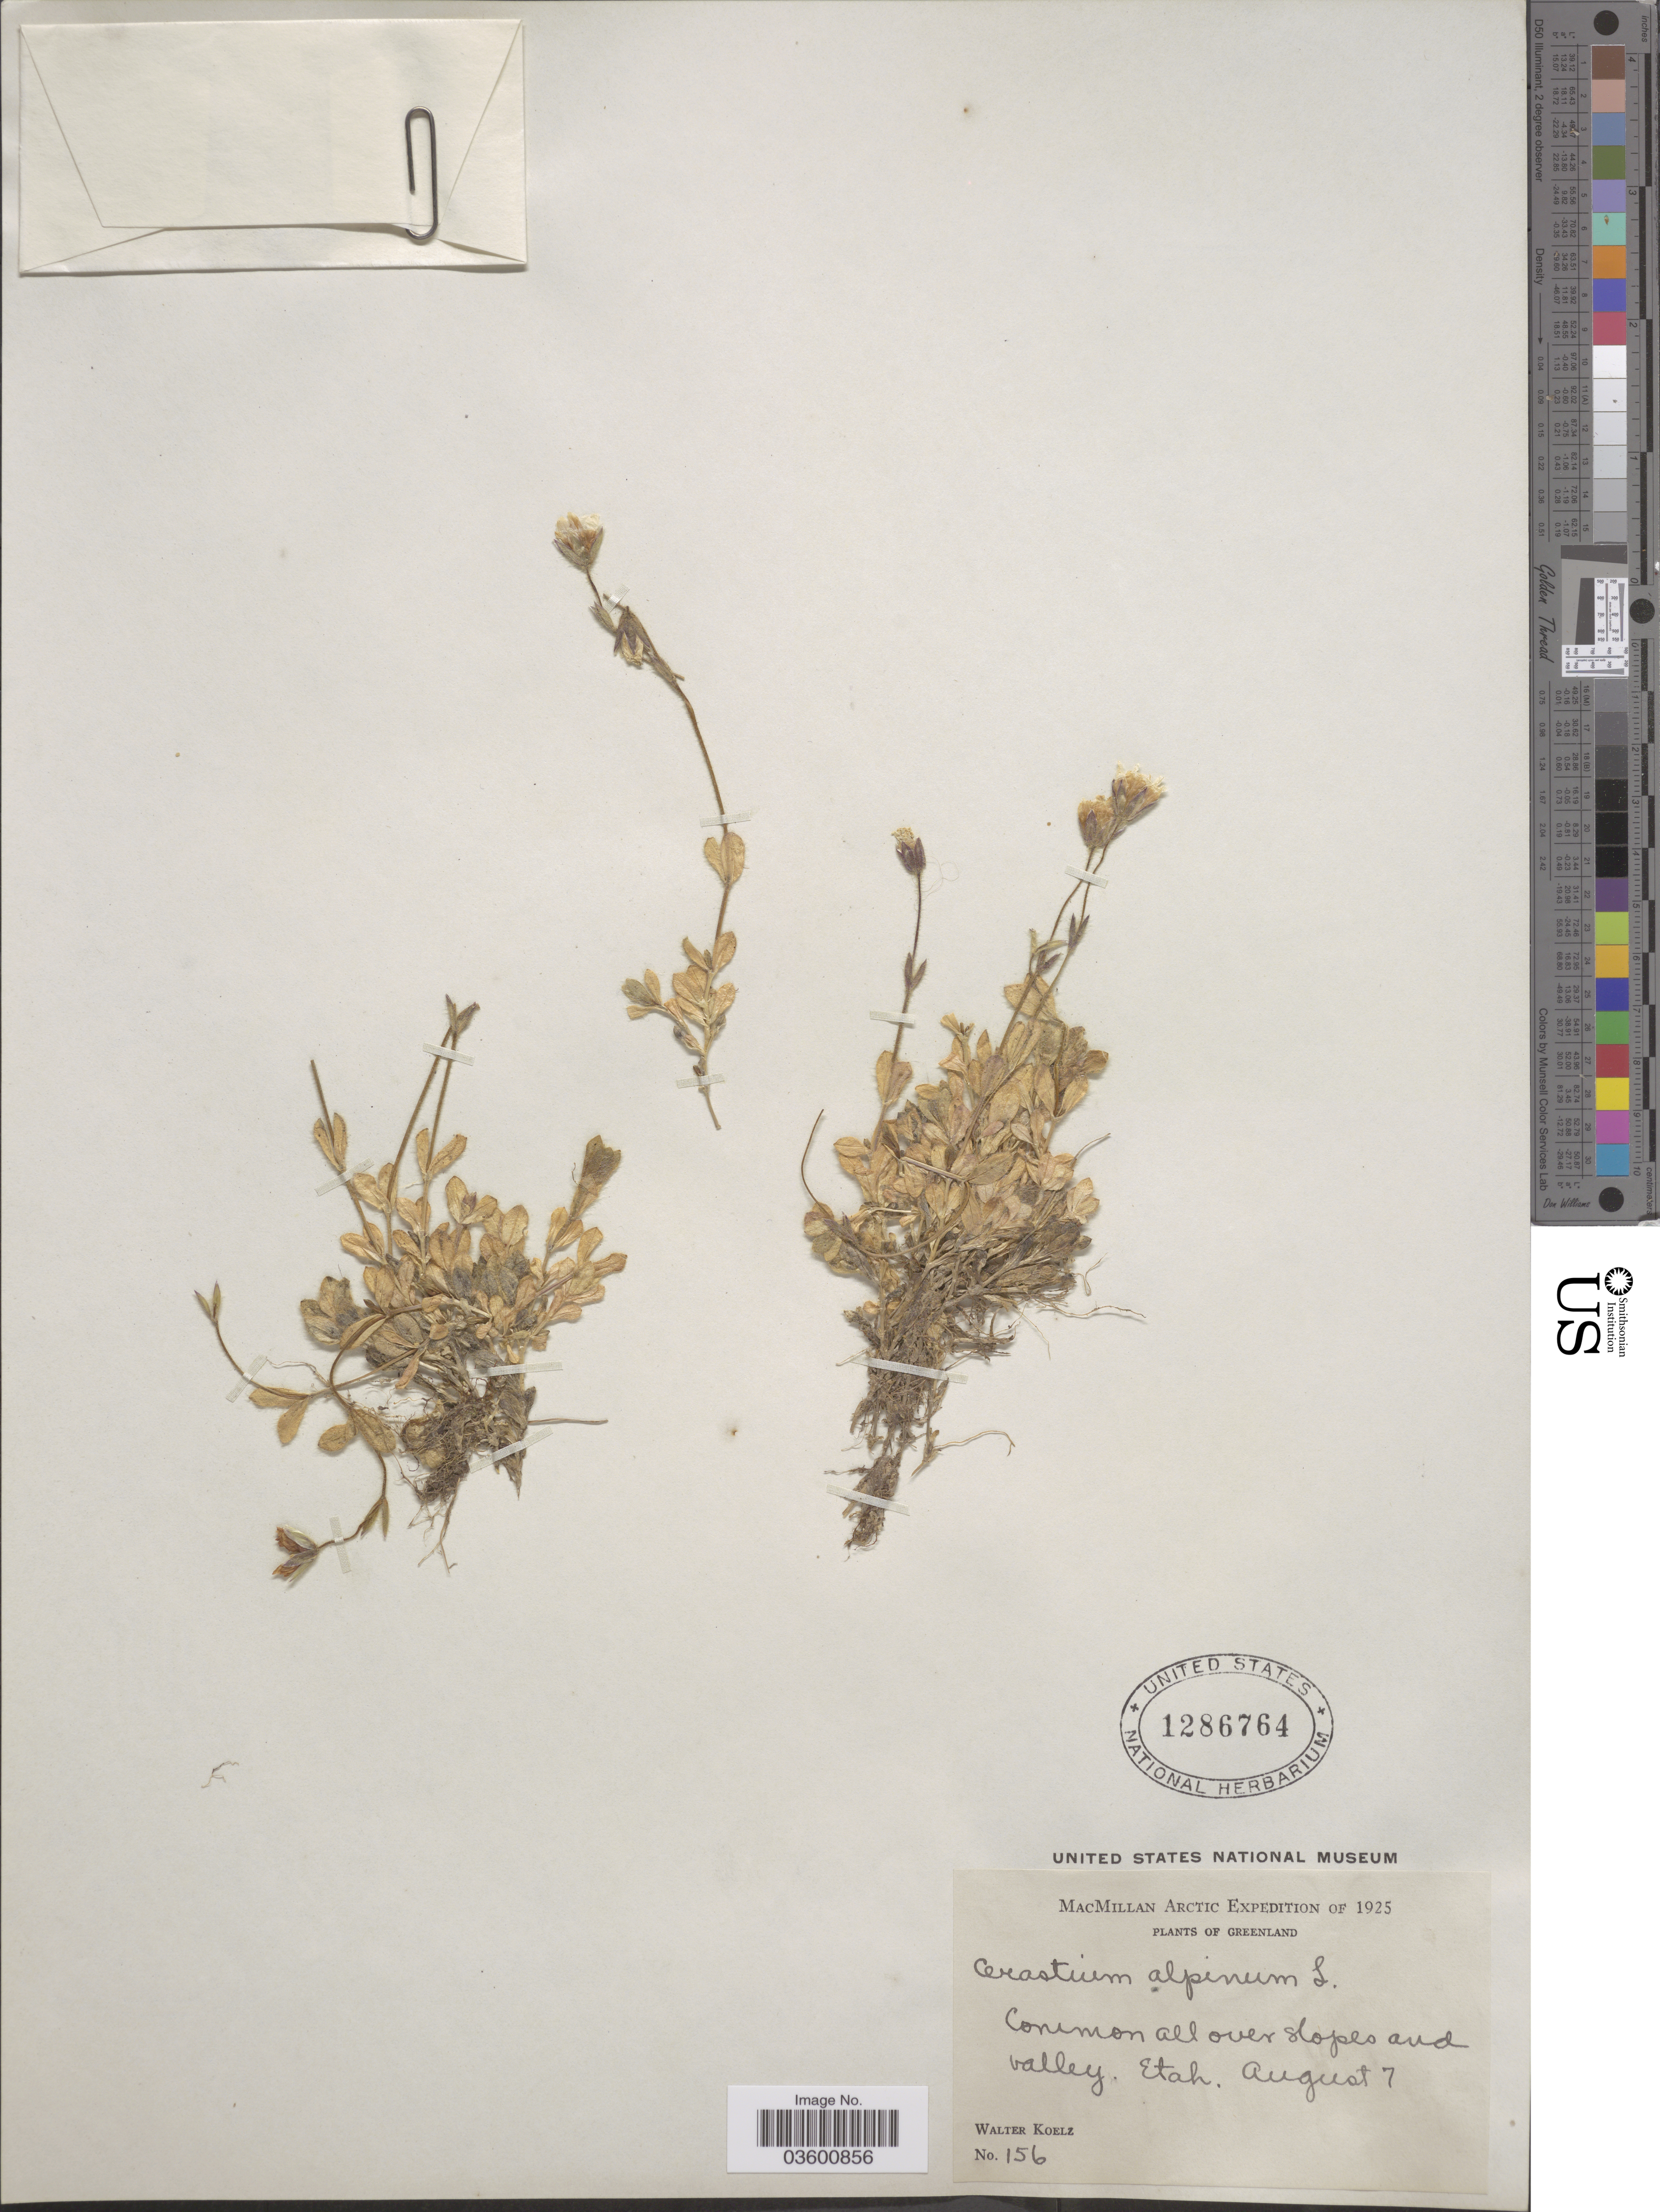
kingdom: Plantae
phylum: Tracheophyta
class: Magnoliopsida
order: Caryophyllales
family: Caryophyllaceae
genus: Cerastium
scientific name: Cerastium alpinum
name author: L.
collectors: W. N. Koelz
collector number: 156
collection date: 1925-08-07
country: Greenland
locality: Common all over slopes and valley. Etah.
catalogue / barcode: US 1286764